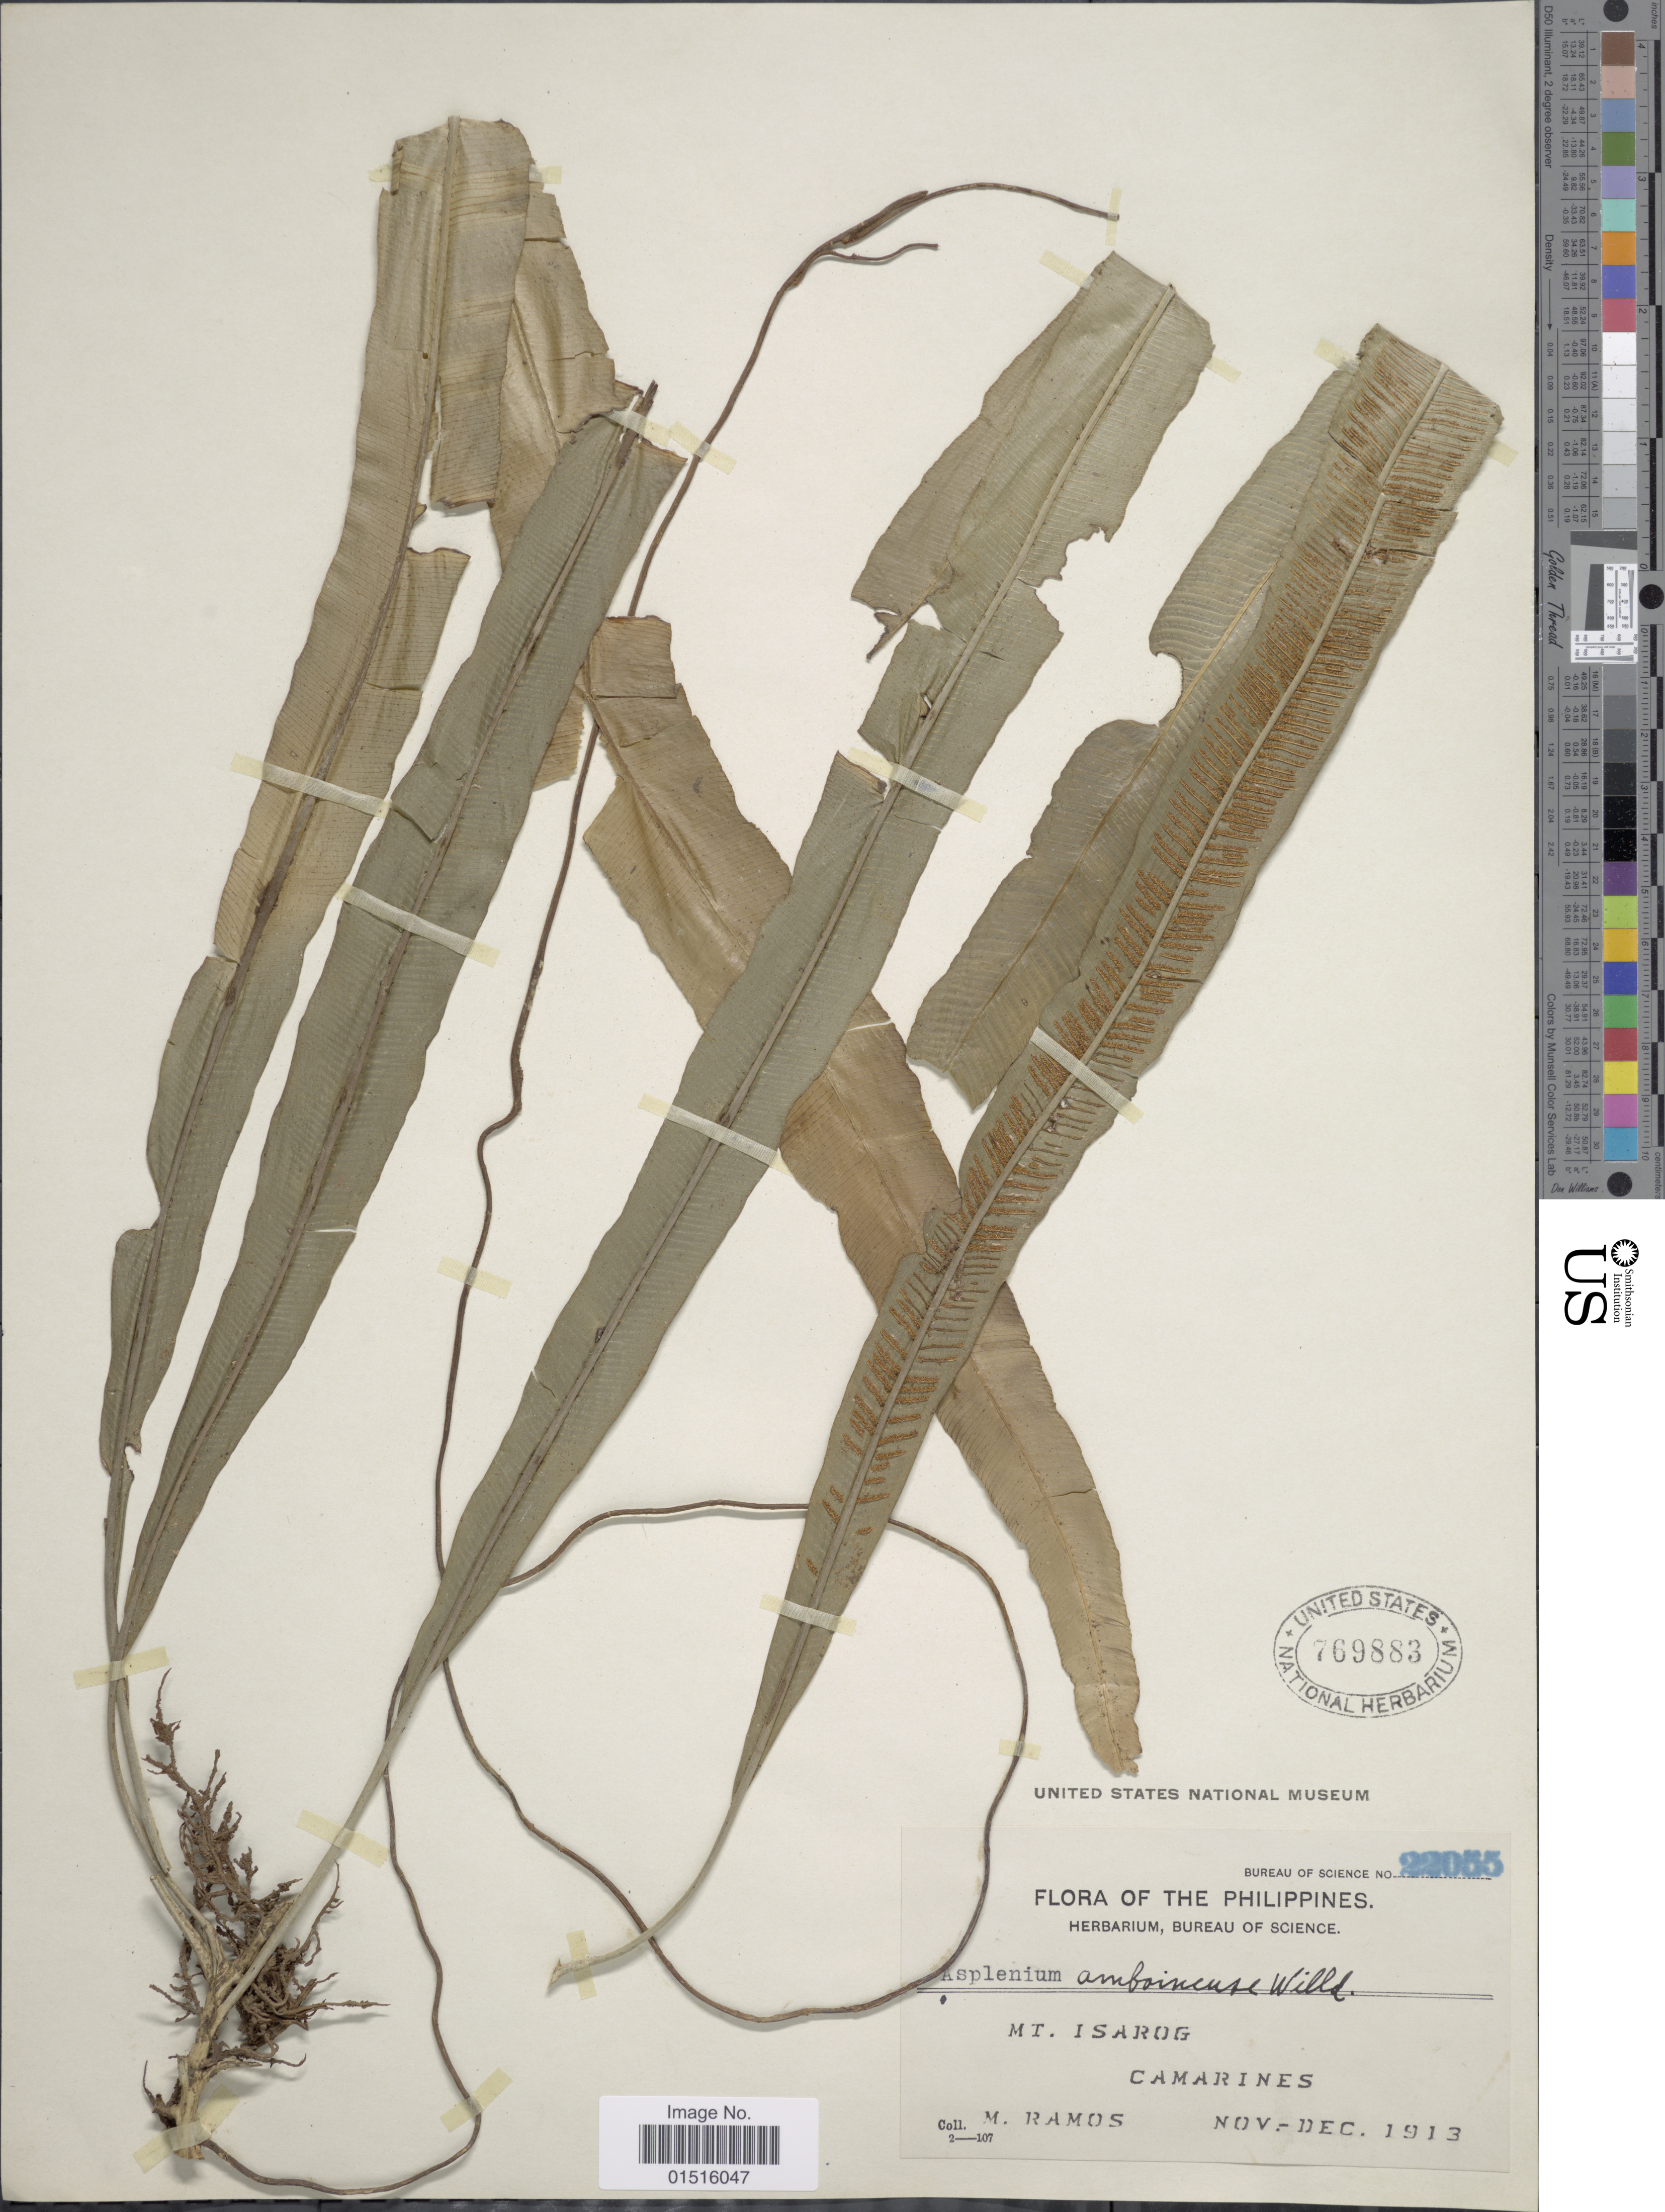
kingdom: Plantae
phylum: Tracheophyta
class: Polypodiopsida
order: Polypodiales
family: Aspleniaceae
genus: Asplenium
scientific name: Asplenium amboinense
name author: Willd.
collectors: M. Ramos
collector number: Bureau of Science 22055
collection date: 1913-11/1913-12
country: Philippines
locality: Mt. Isarog, Camaranes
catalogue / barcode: US 769883